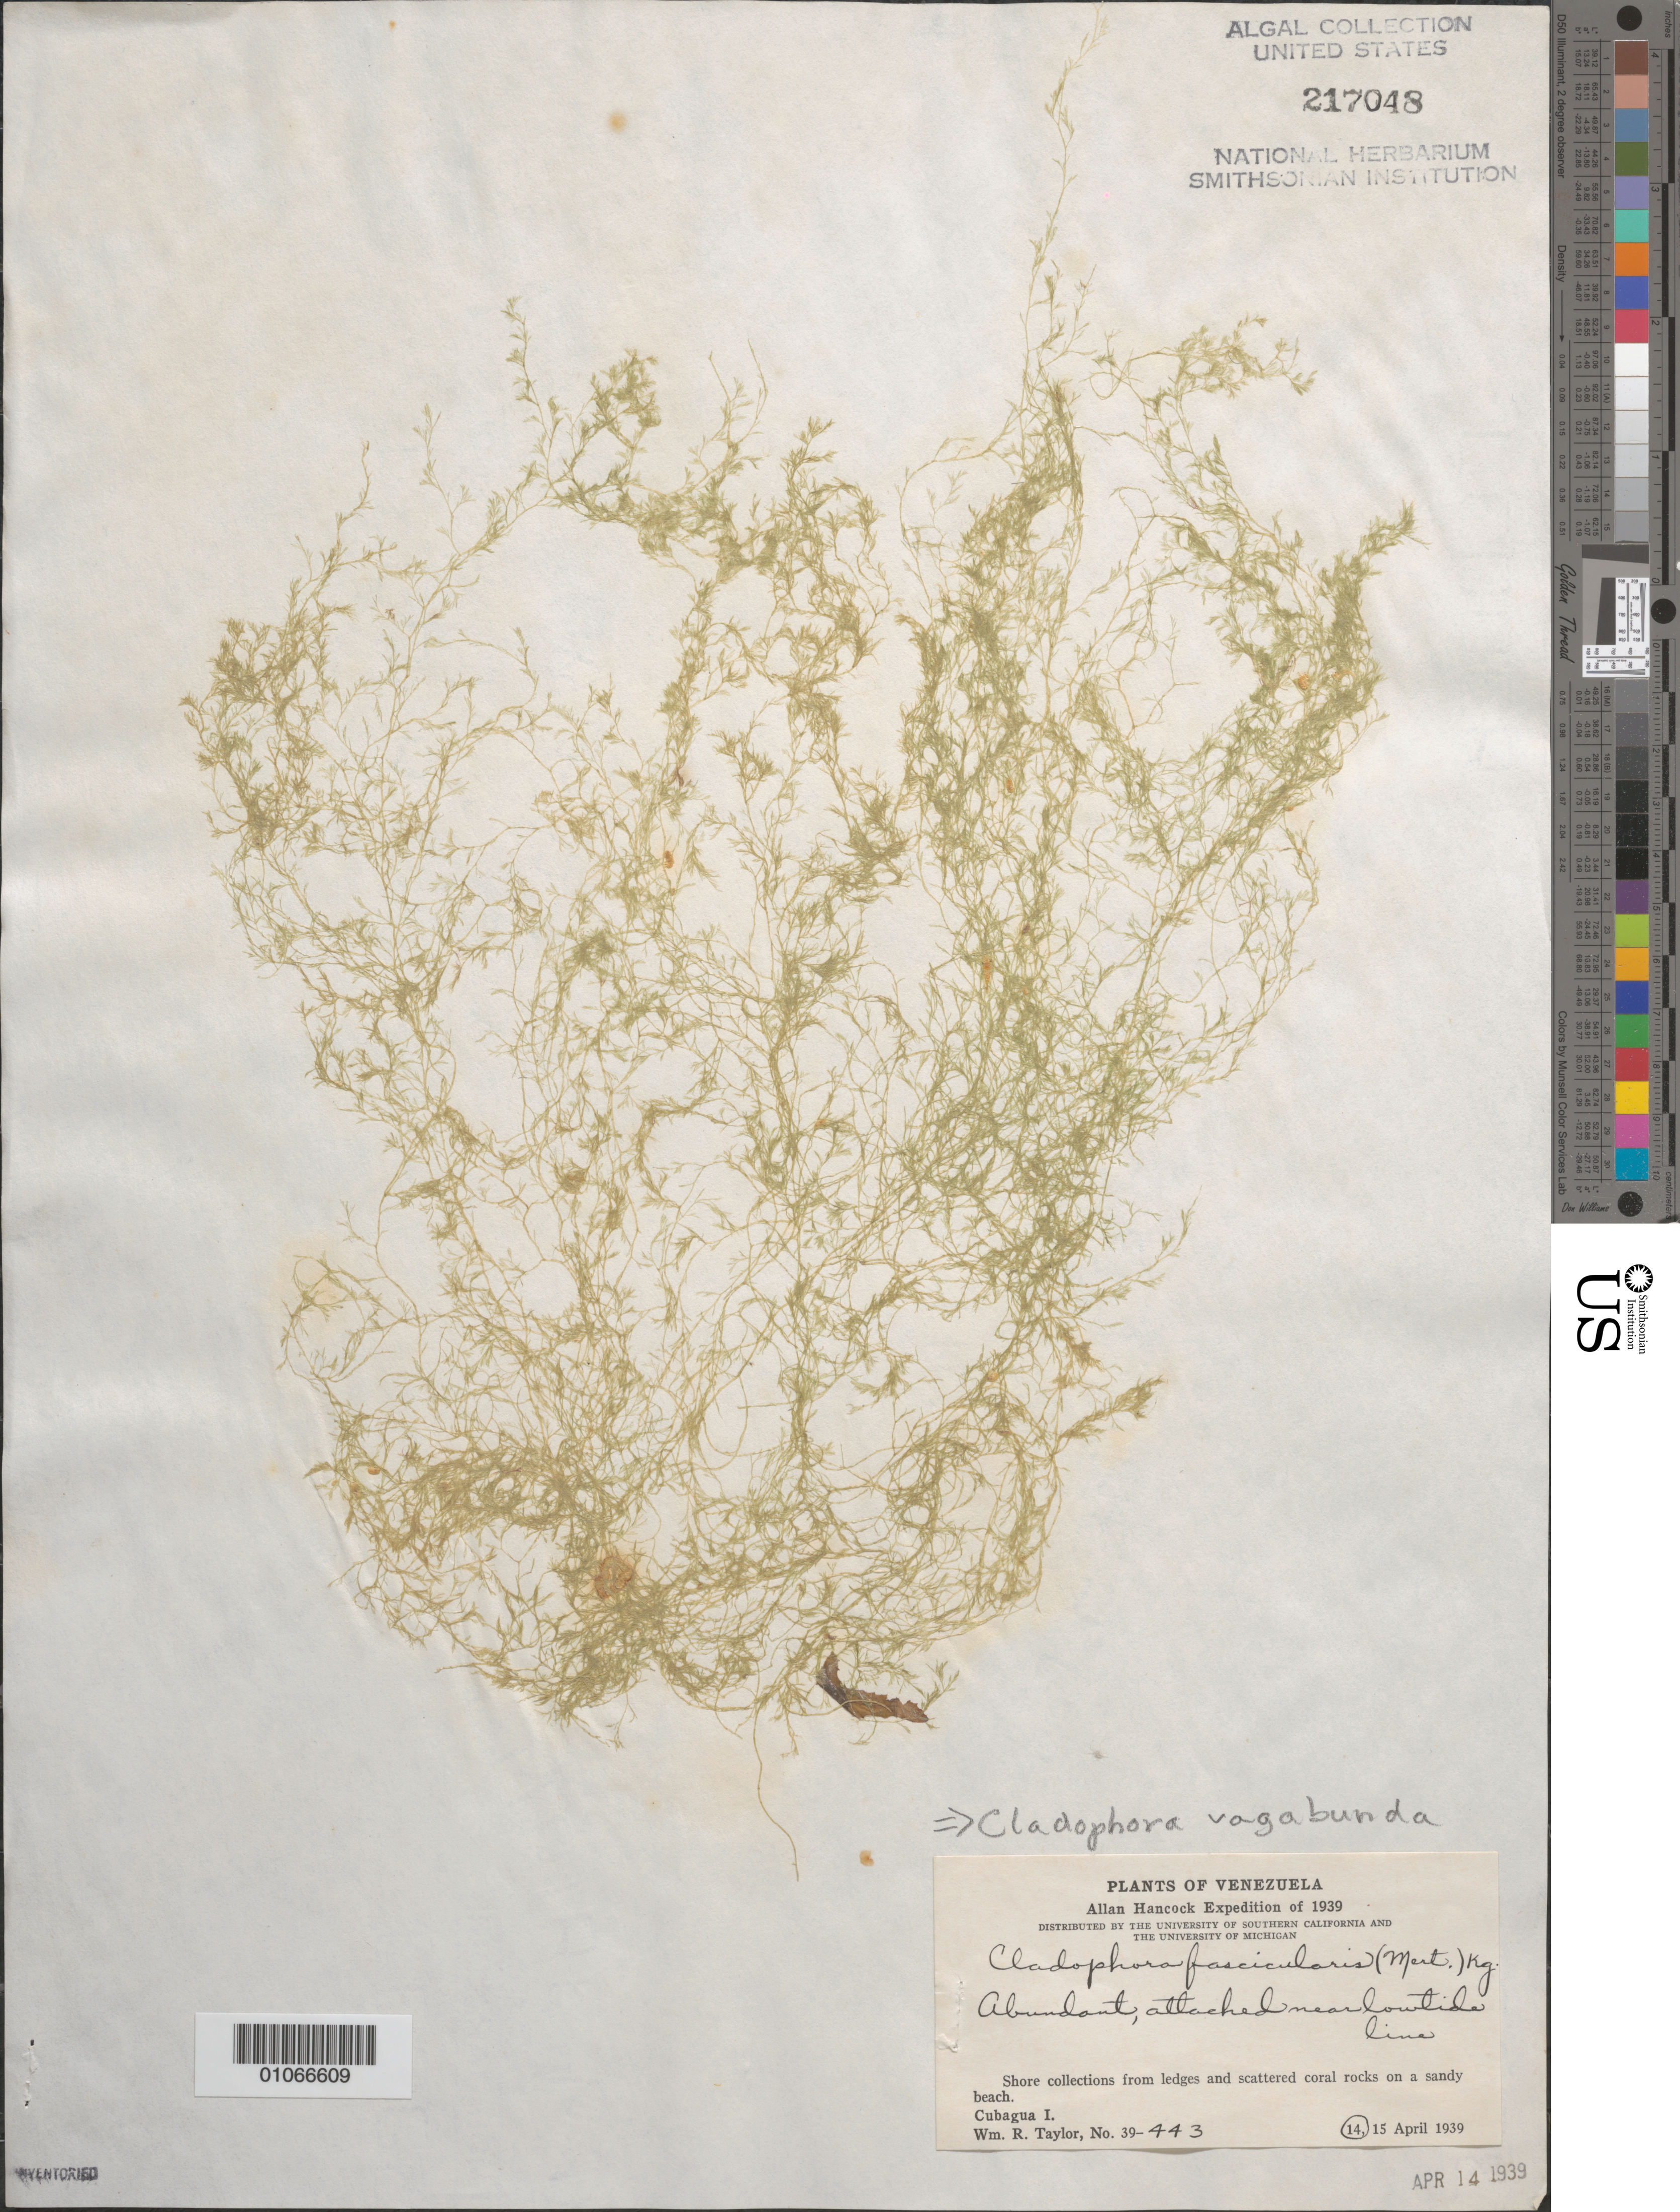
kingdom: Plantae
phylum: Chlorophyta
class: Ulvophyceae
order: Cladophorales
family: Cladophoraceae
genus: Cladophora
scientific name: Cladophora vagabunda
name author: (L.) C. Hoek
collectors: W. R. Taylor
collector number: WRT 39-443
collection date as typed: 14 Apr 1939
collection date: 1939-04-14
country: Venezuela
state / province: Nueva Esparta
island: Cubagua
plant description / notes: Allan Hancock Expedition of 1939, as Cladophora fascicularis (Mert.) Kg.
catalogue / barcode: US 217048